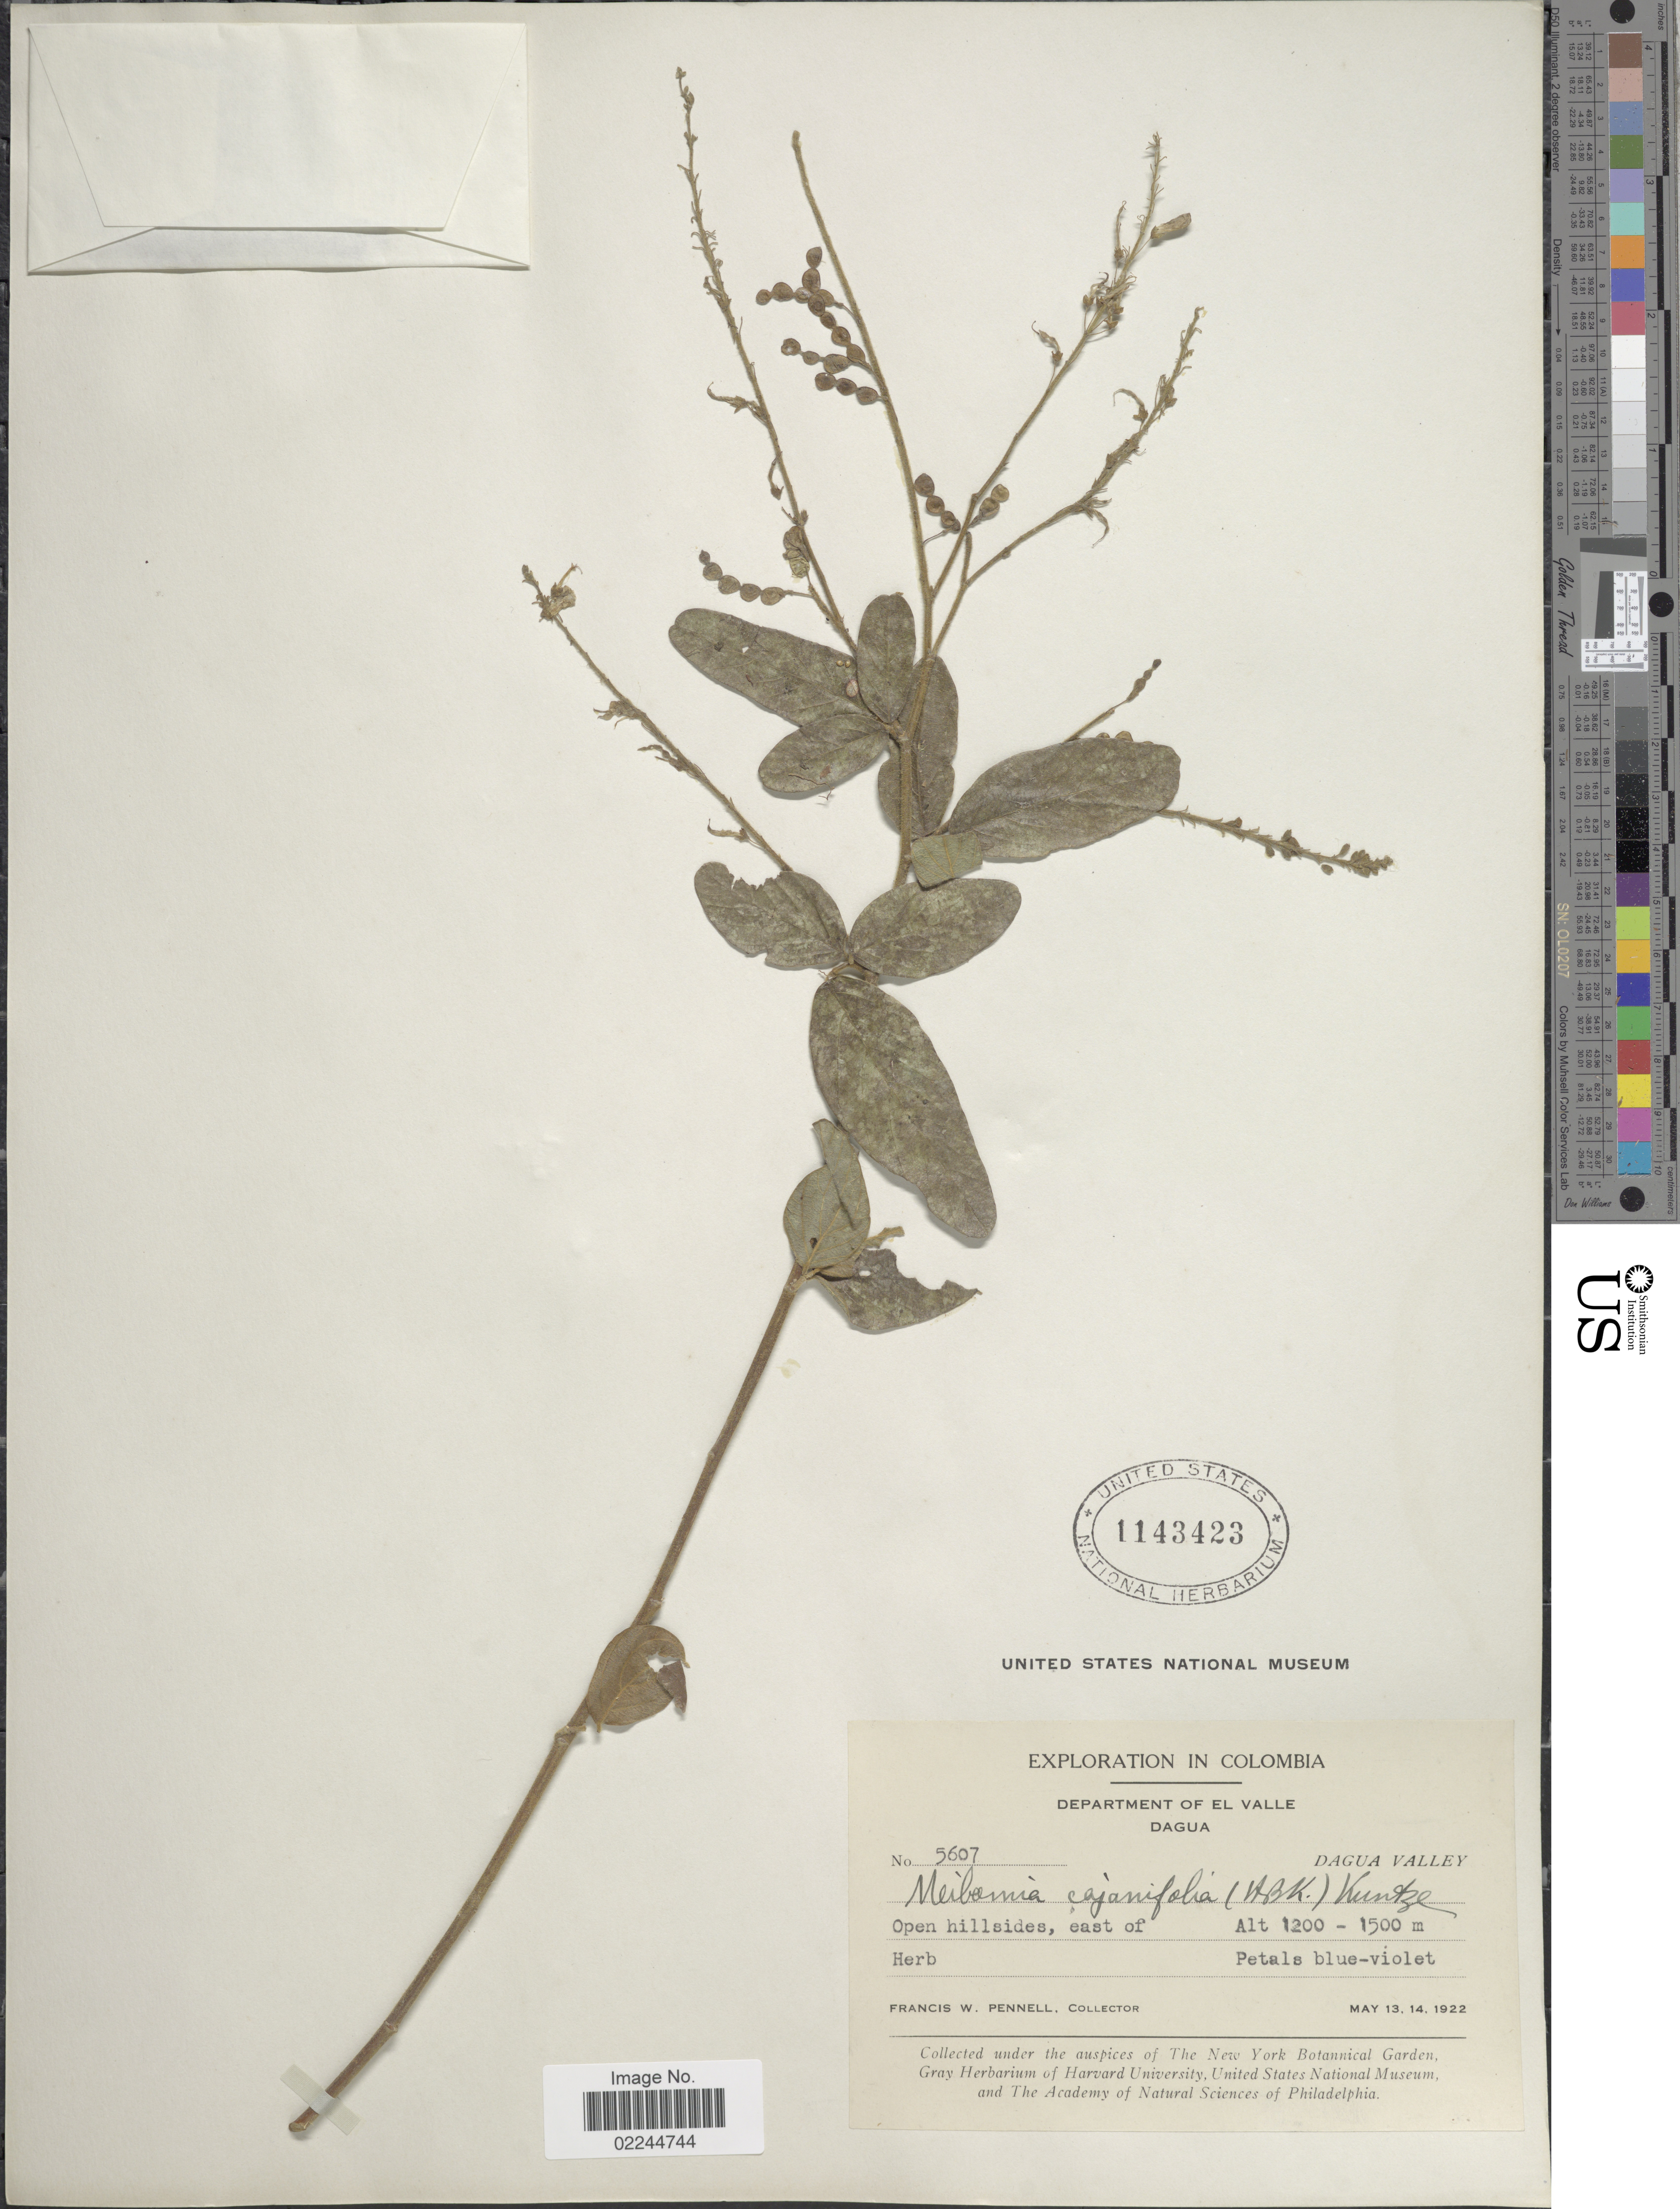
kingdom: Plantae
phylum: Tracheophyta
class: Magnoliopsida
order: Fabales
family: Fabaceae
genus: Desmodium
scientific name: Desmodium cajanifolium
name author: (Kunth) DC.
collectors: F. W. Pennell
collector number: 5607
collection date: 1922-05-13/1922-05-14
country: Colombia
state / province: Valle del Cauca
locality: Department of El Valle, Dagua, Dagua Valley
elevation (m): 1200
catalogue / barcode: US 1143423